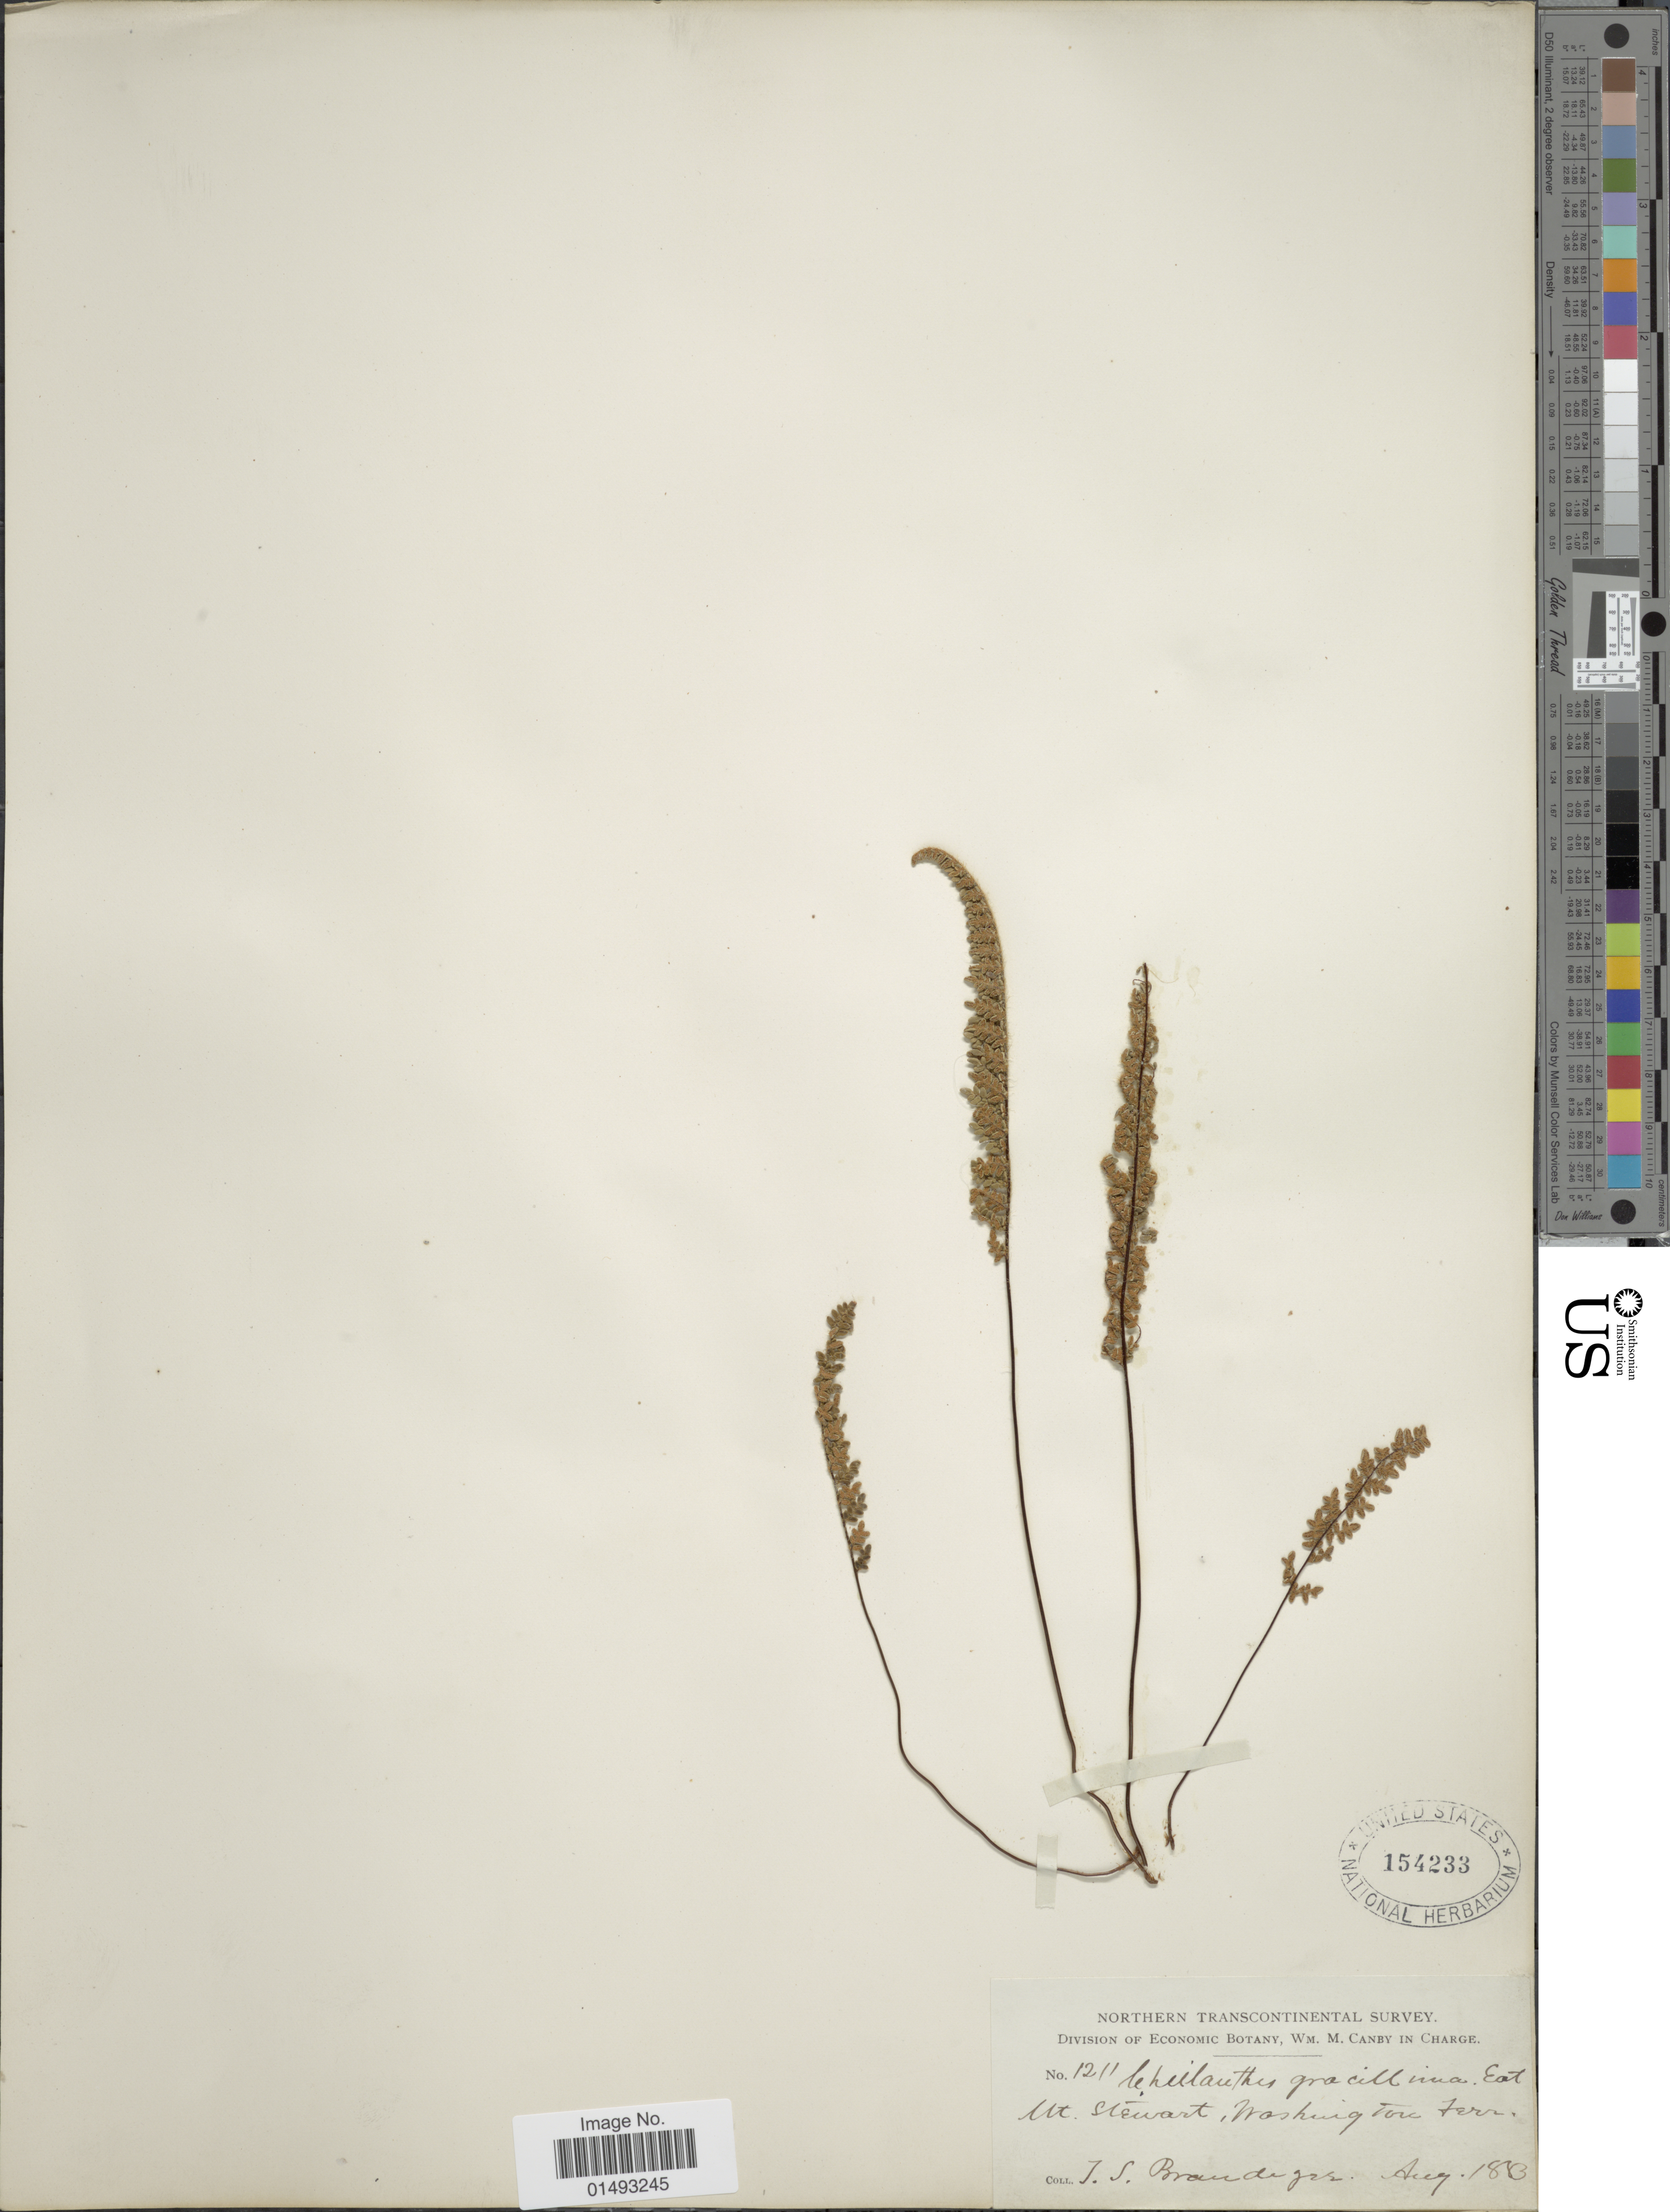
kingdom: Plantae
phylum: Tracheophyta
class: Polypodiopsida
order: Polypodiales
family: Pteridaceae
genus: Myriopteris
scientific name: Myriopteris gracillima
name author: (D.C. Eaton) J. Sm.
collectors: J. S. Brandegee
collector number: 1211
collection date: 1883-08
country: United States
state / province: Washington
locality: Mt Stewart, Washington Terr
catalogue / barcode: US 154233